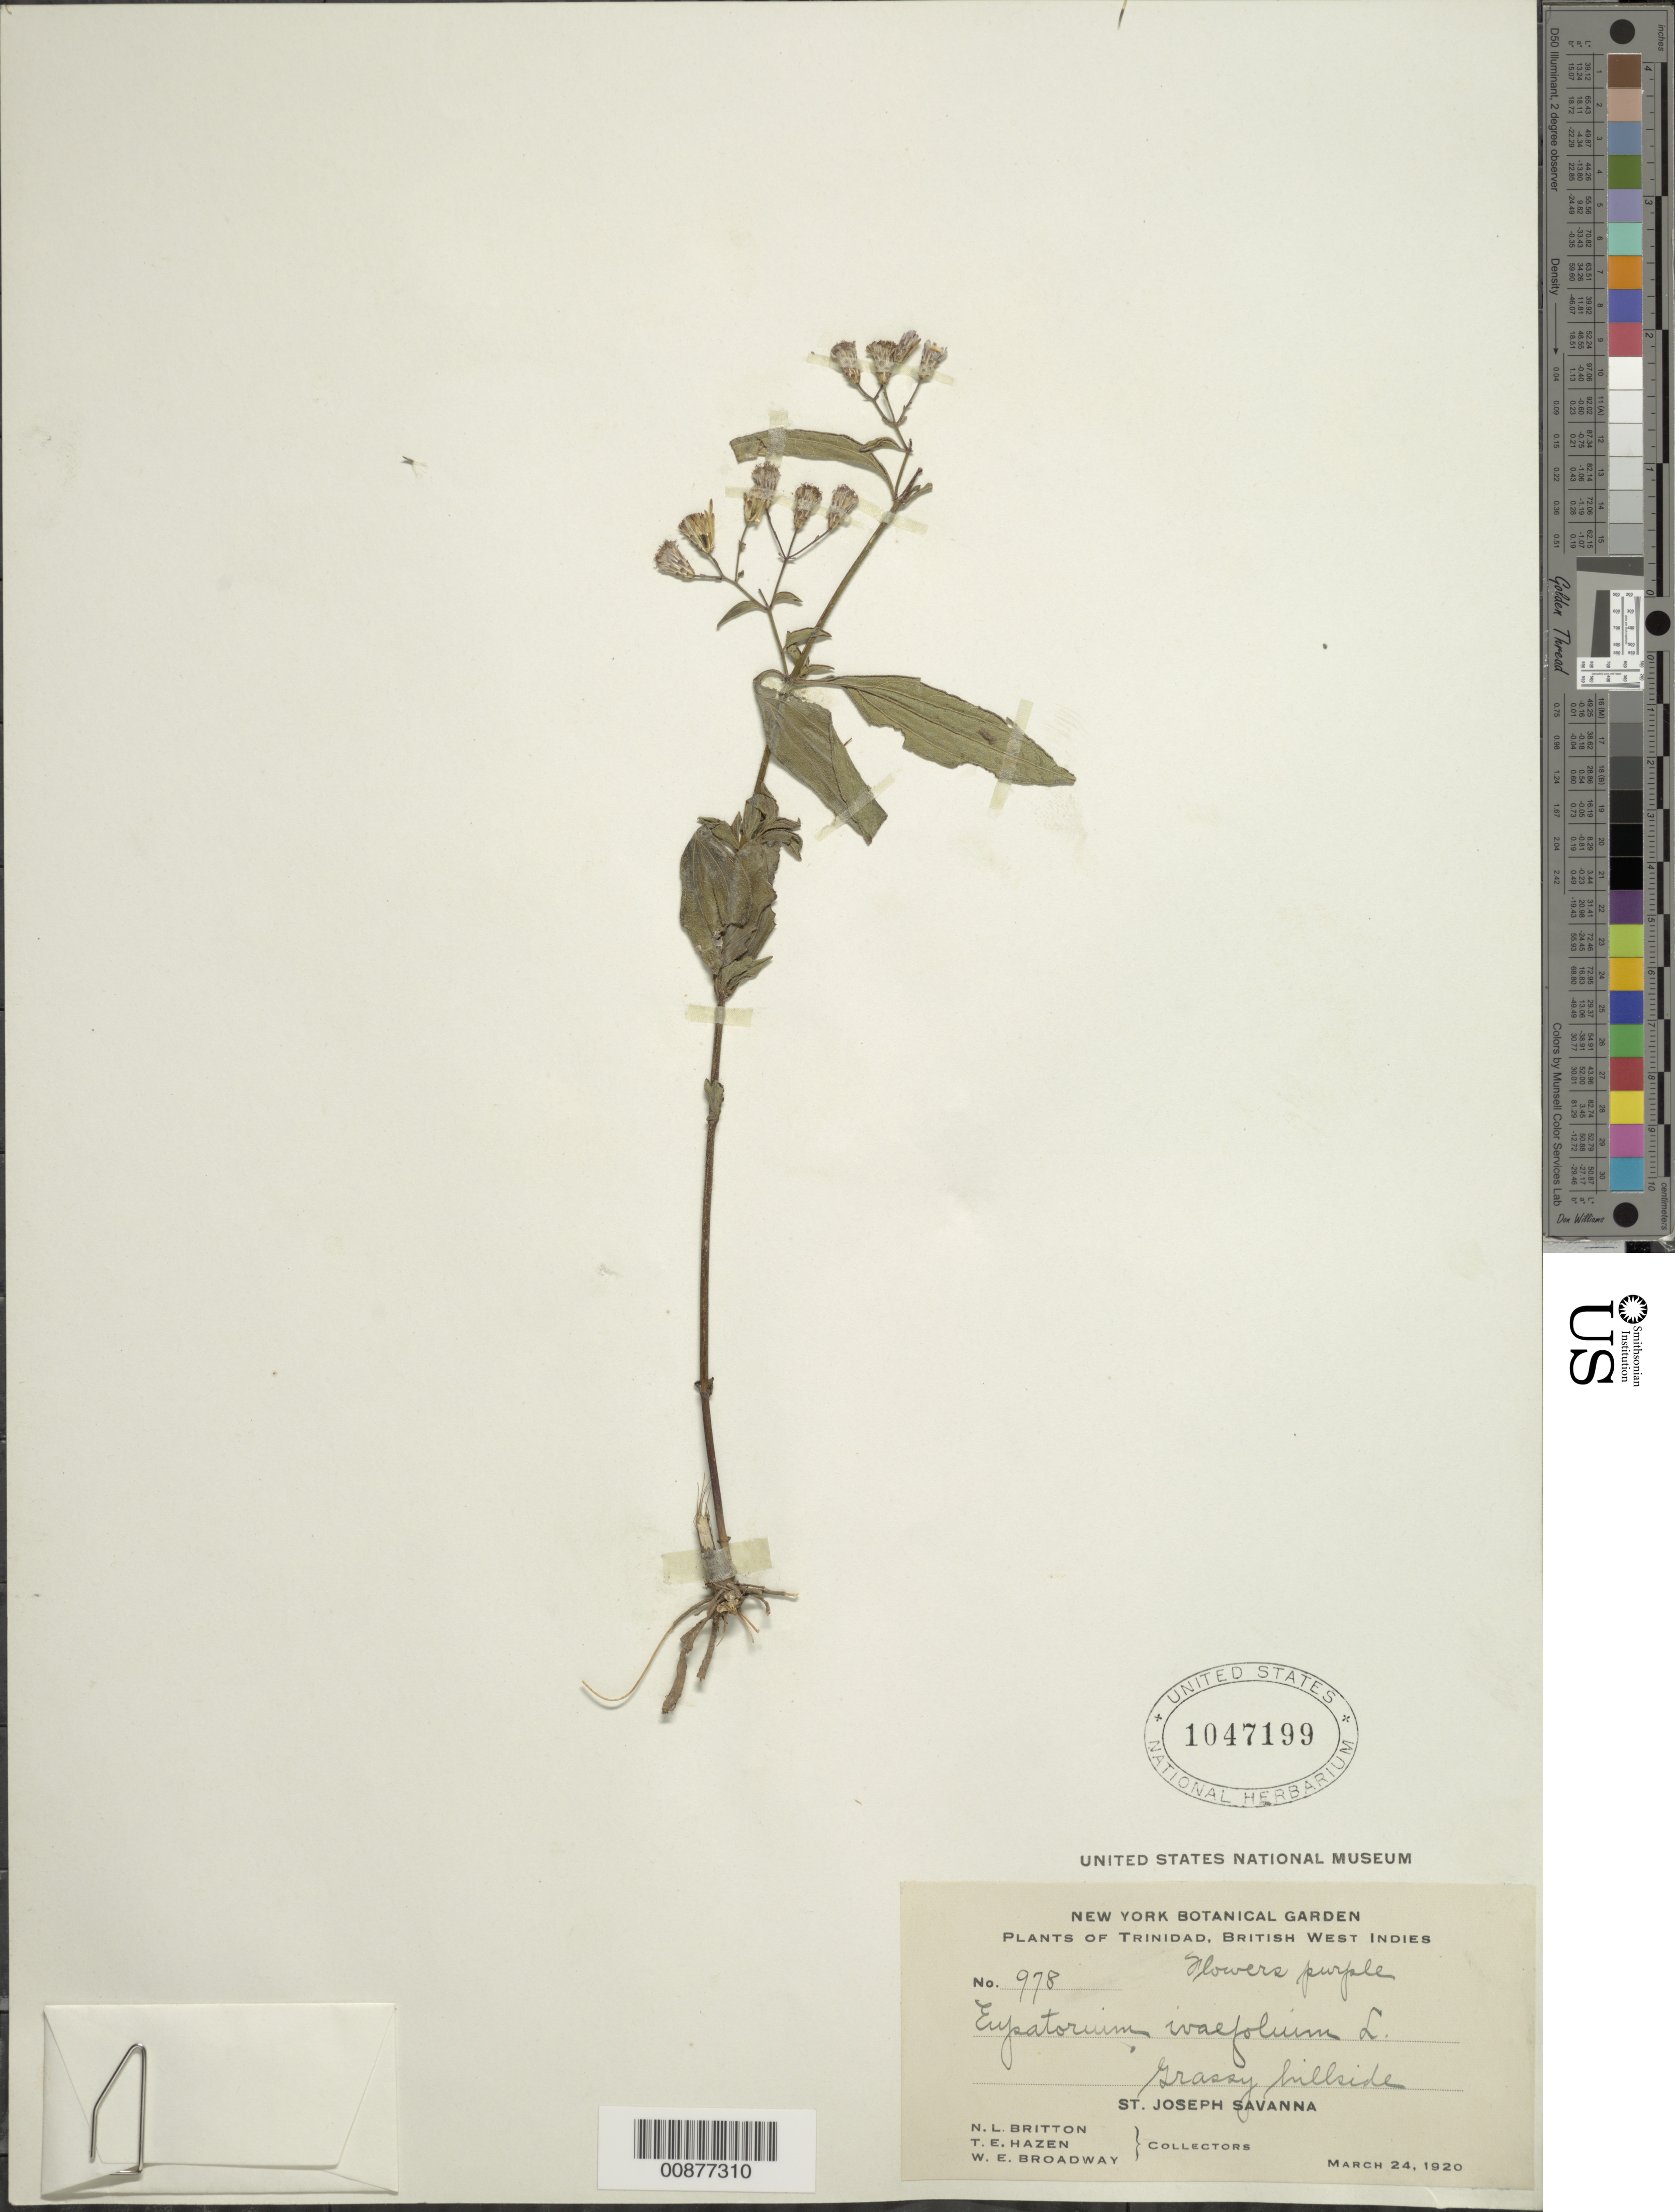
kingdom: Plantae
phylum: Tracheophyta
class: Magnoliopsida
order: Asterales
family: Asteraceae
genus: Chromolaena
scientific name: Chromolaena ivaefolia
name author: (L.) R.M. King & H. Rob.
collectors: N. Britton, T. E. Hazen & W. E. Broadway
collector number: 978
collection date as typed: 24 Mar 1920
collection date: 1920-03-24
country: Trinidad and Tobago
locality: St. Joseph Savanna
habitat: Grassy hillside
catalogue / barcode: US 1047199